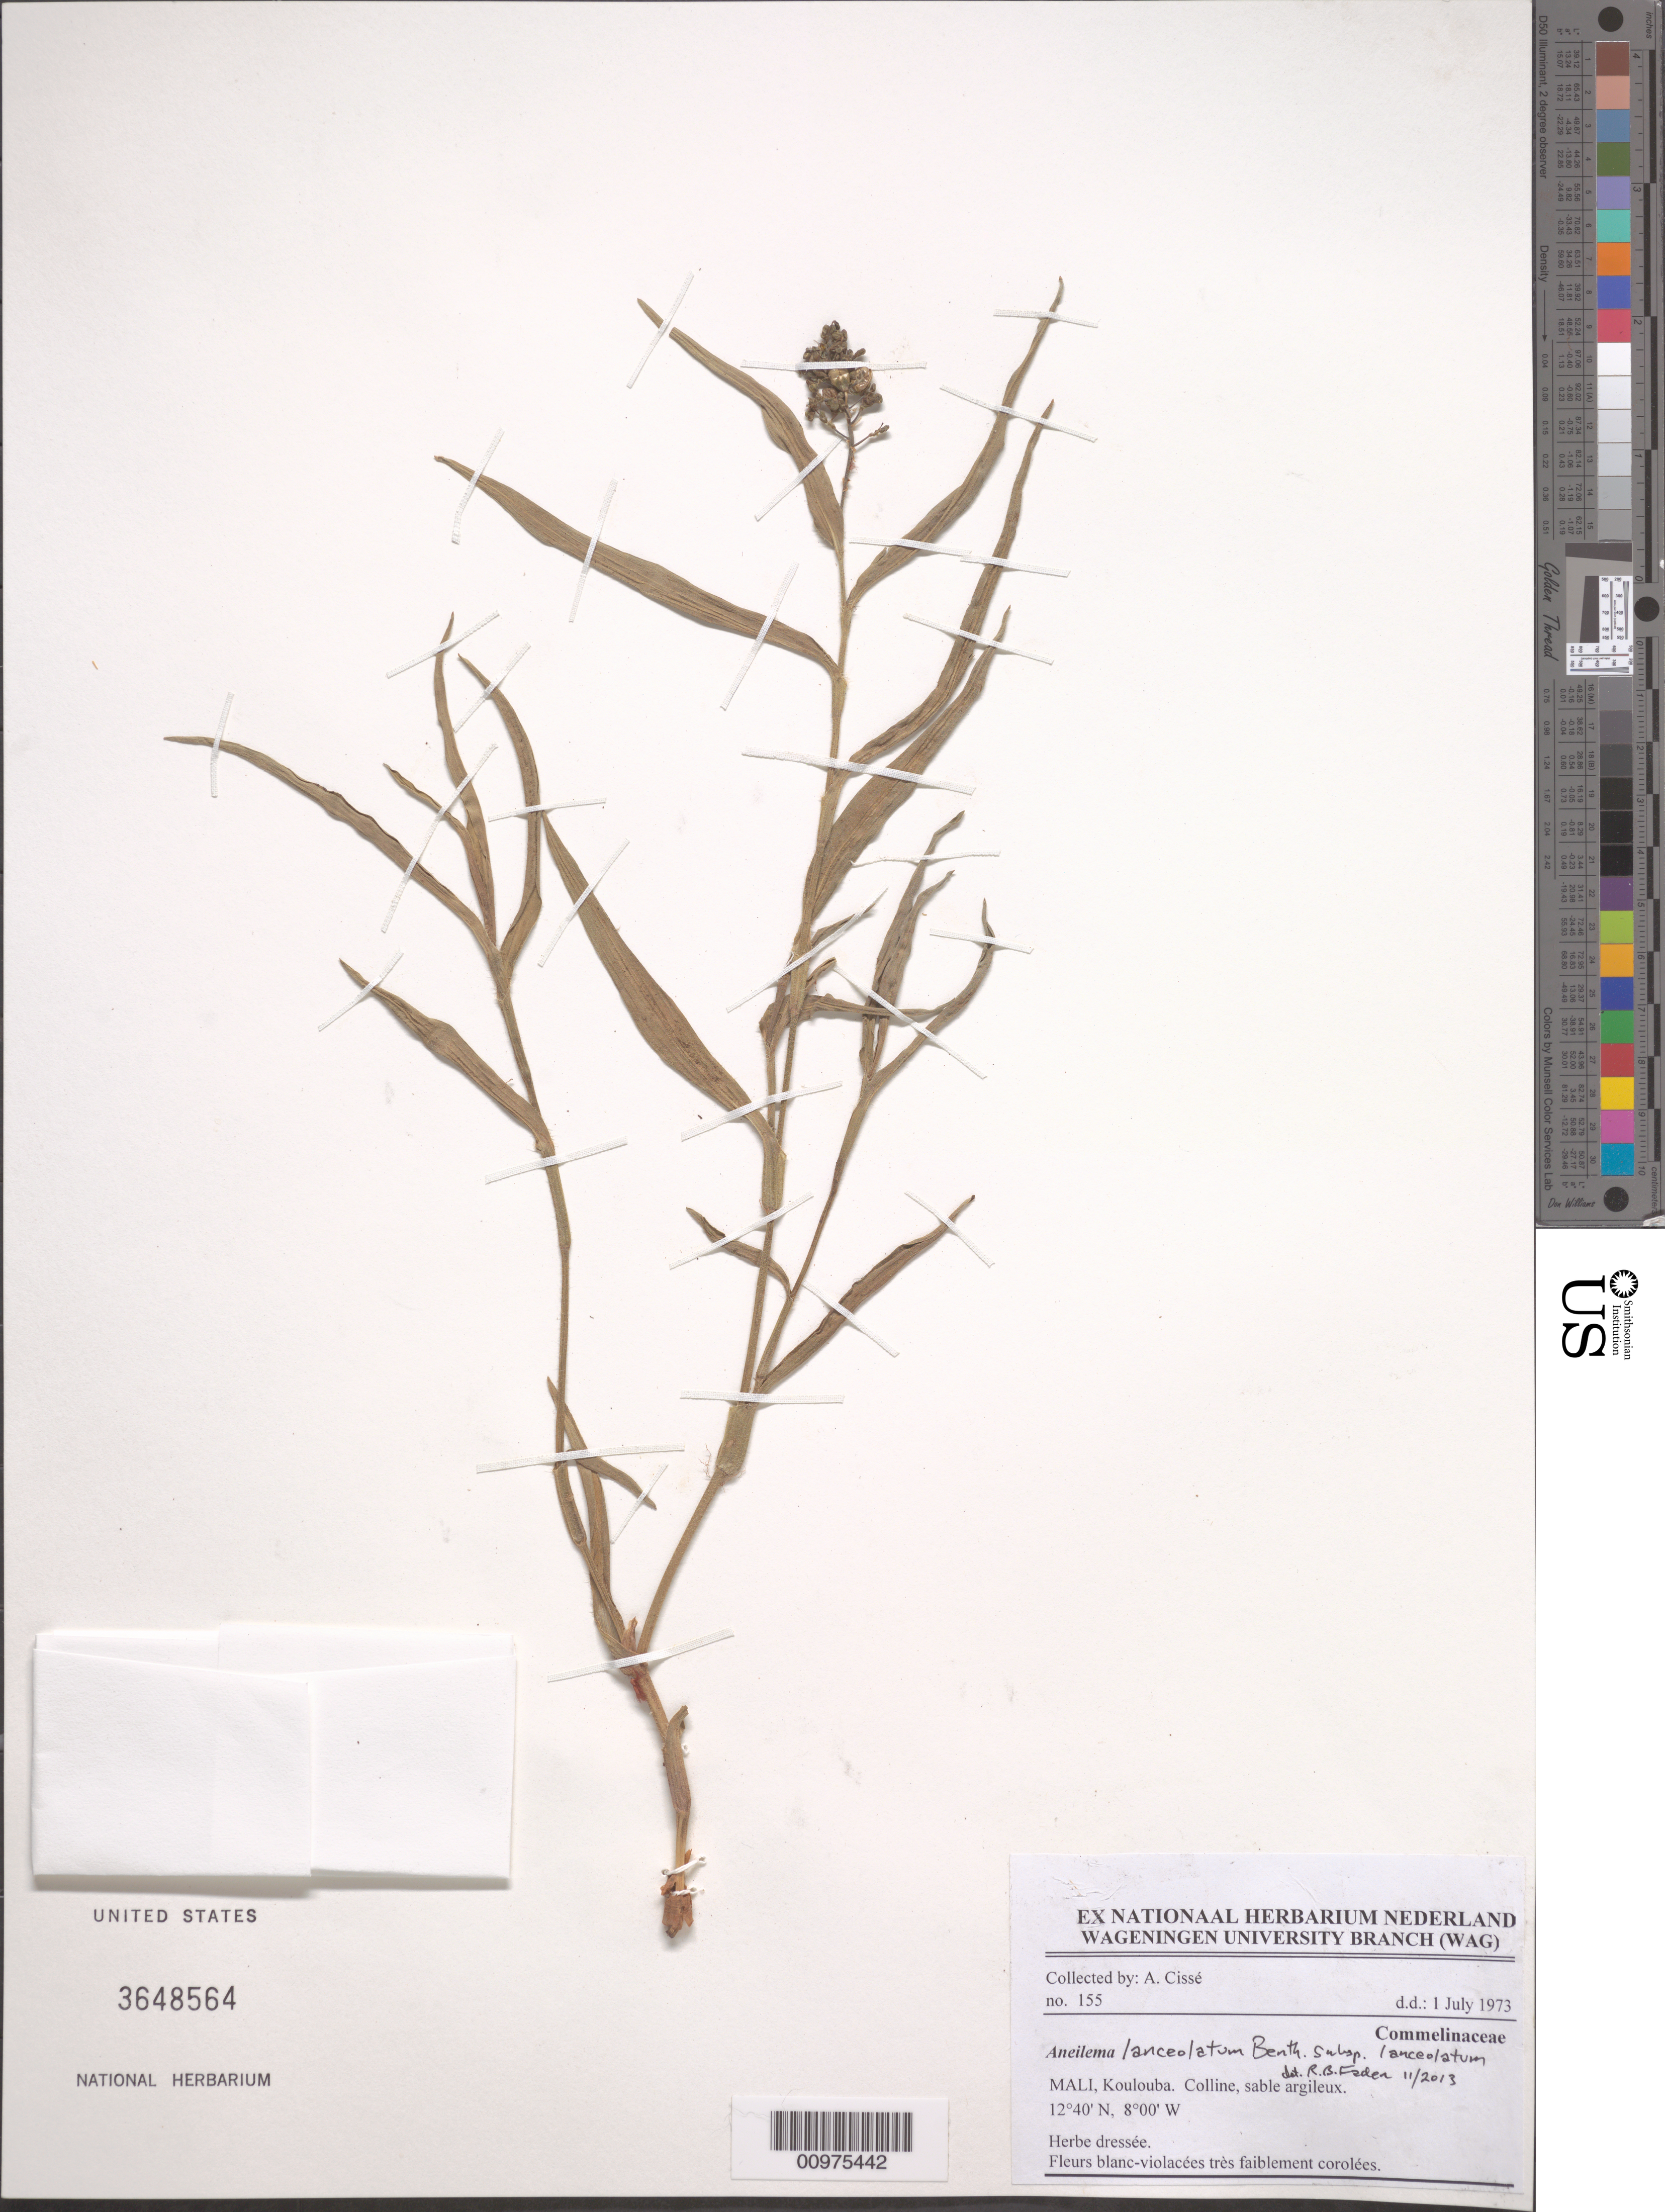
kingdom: Plantae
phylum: Tracheophyta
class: Liliopsida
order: Commelinales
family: Commelinaceae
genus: Aneilema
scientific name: Aneilema lanceolatum subsp. lanceolatum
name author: Benth.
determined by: Faden, Robert B., (US), Smithsonian Institution - National Museum of Natural History (UNITED STATES)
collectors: A. Cissé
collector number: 155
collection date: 1973-07-01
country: Mali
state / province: Bamako Capital District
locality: Koulouba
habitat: Colline, sable argileux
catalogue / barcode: US 3648564